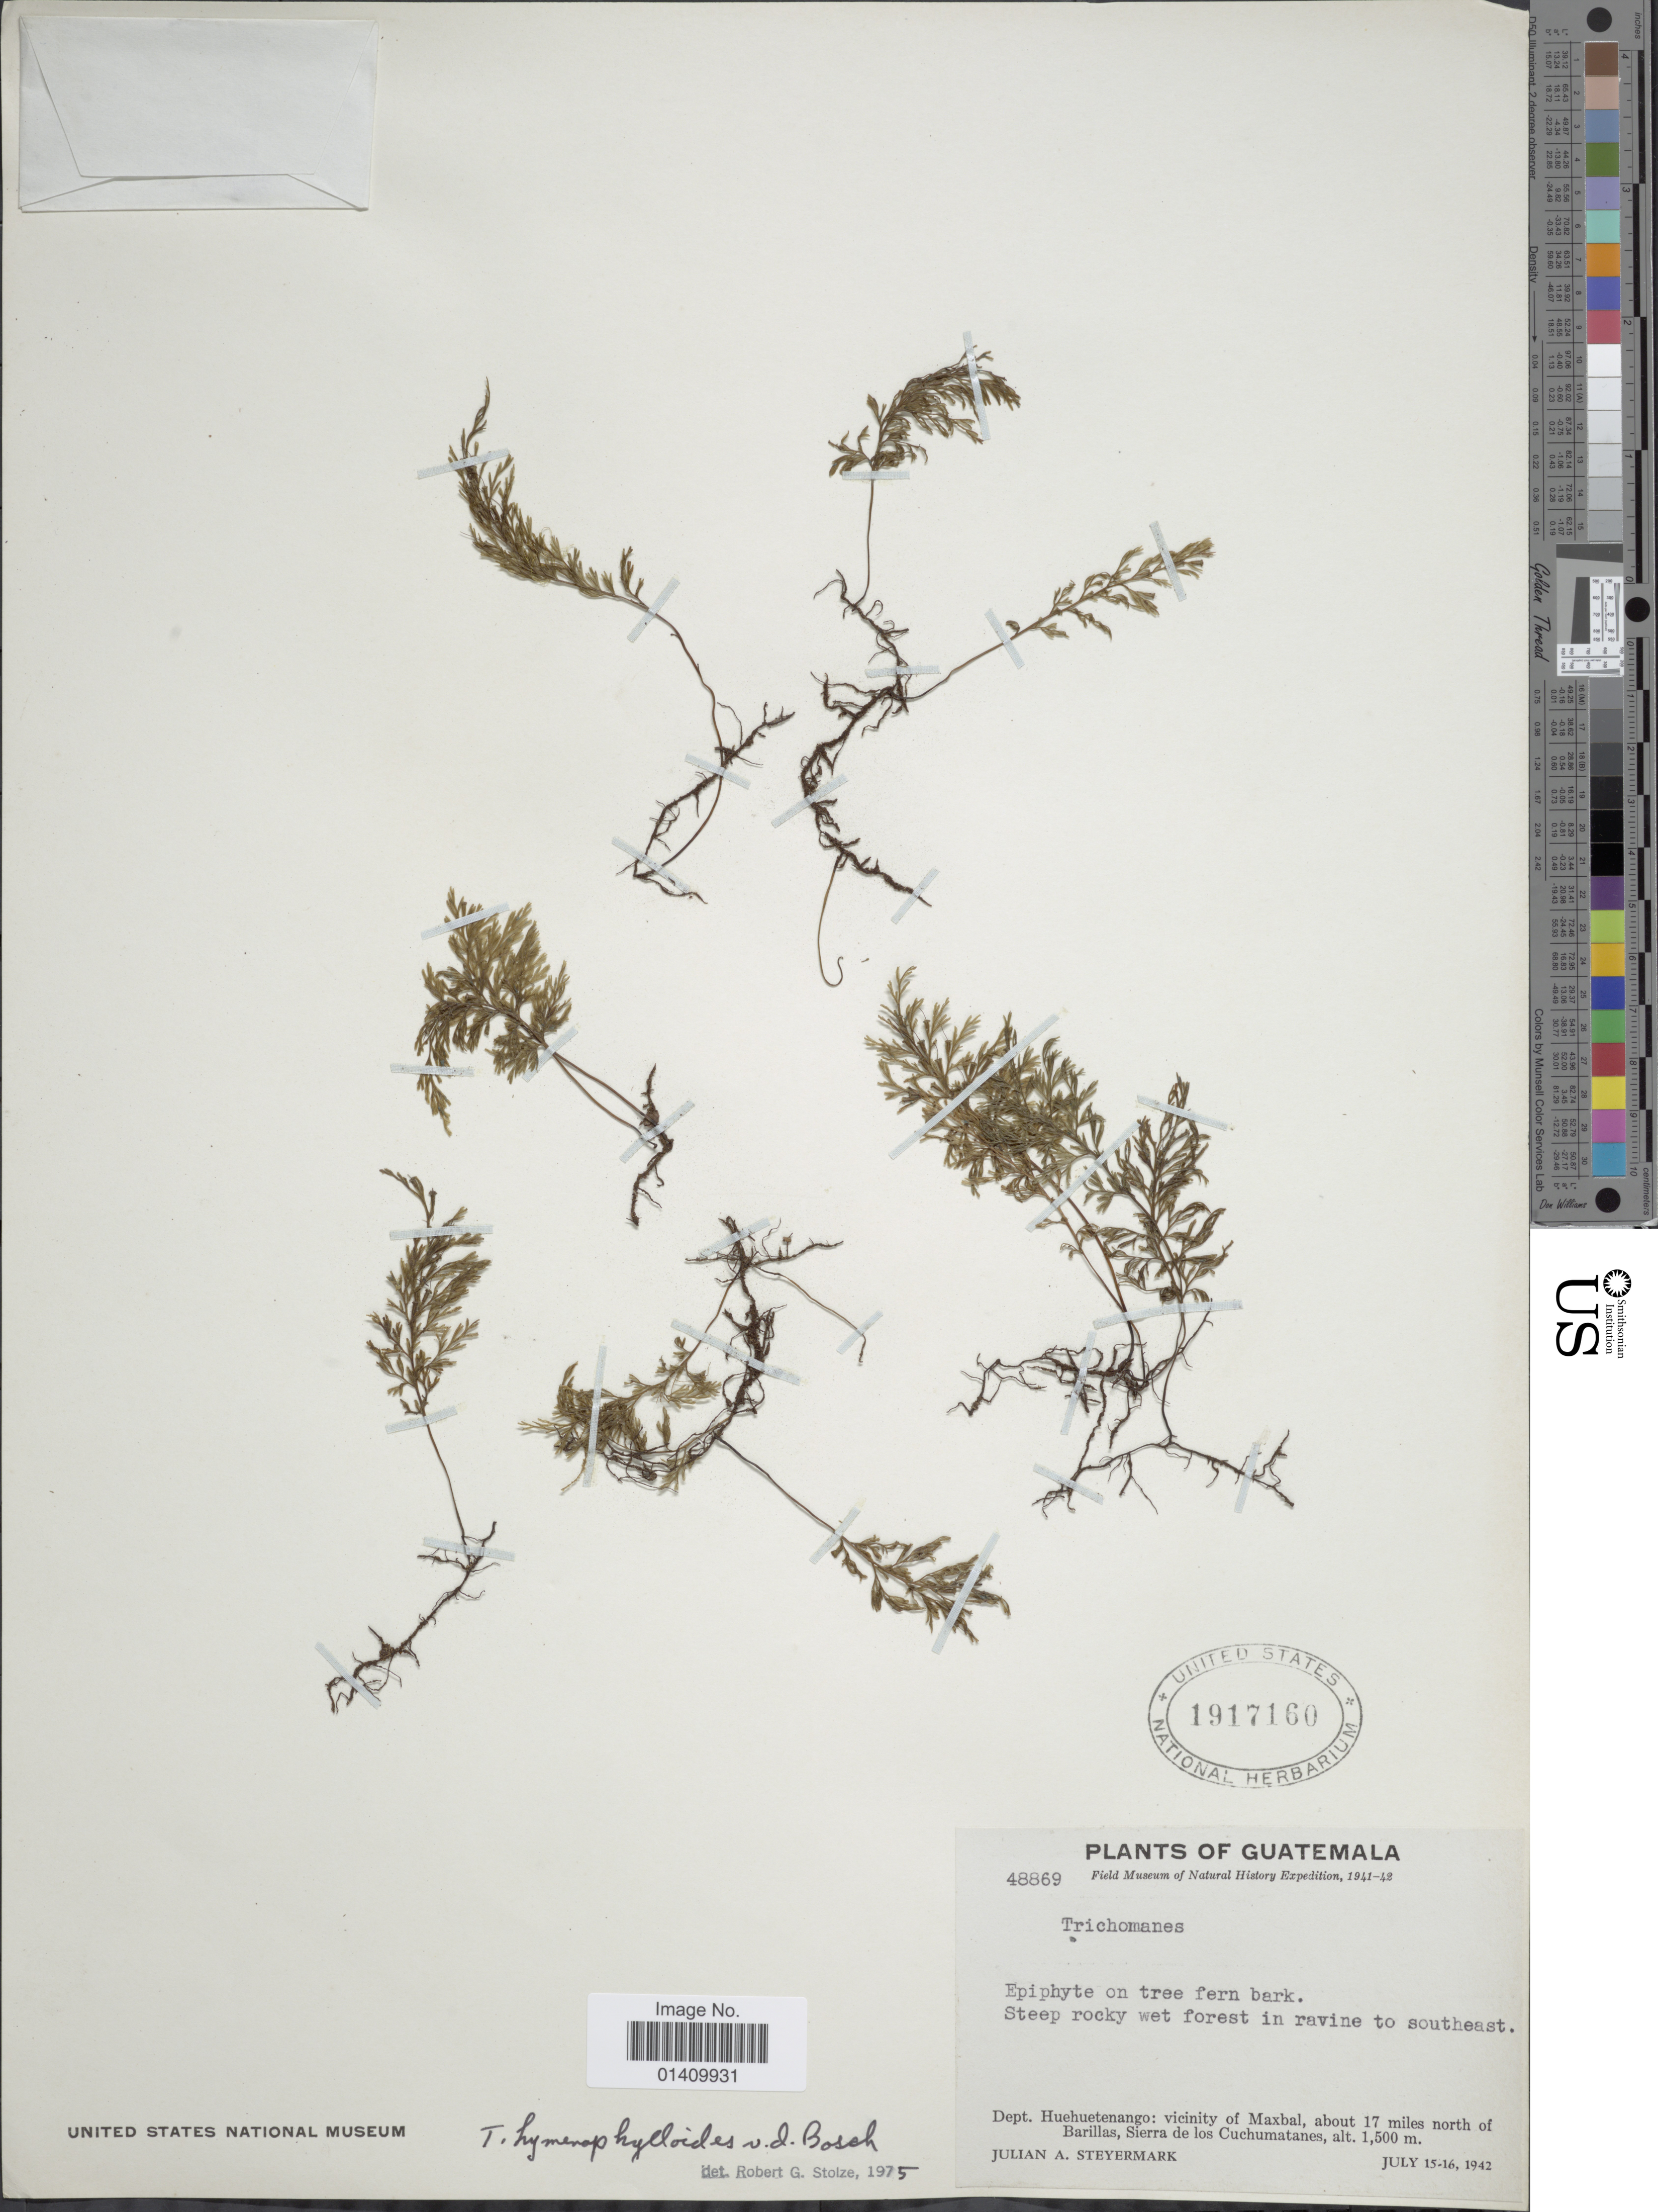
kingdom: Plantae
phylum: Tracheophyta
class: Polypodiopsida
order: Hymenophyllales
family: Hymenophyllaceae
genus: Polyphlebium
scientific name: Polyphlebium hymenophylloides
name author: (Bosch) Ebihara & Dubuisson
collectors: J. Steyermark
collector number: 48869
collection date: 1942-07-15/1942-07-16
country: Guatemala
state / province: Huehuetenango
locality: Dept. Huehuetenango vicinity of Maxbal about 17 miles north of Barillas Sierra de los Cuchumatanes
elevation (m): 1500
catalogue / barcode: US 1917160